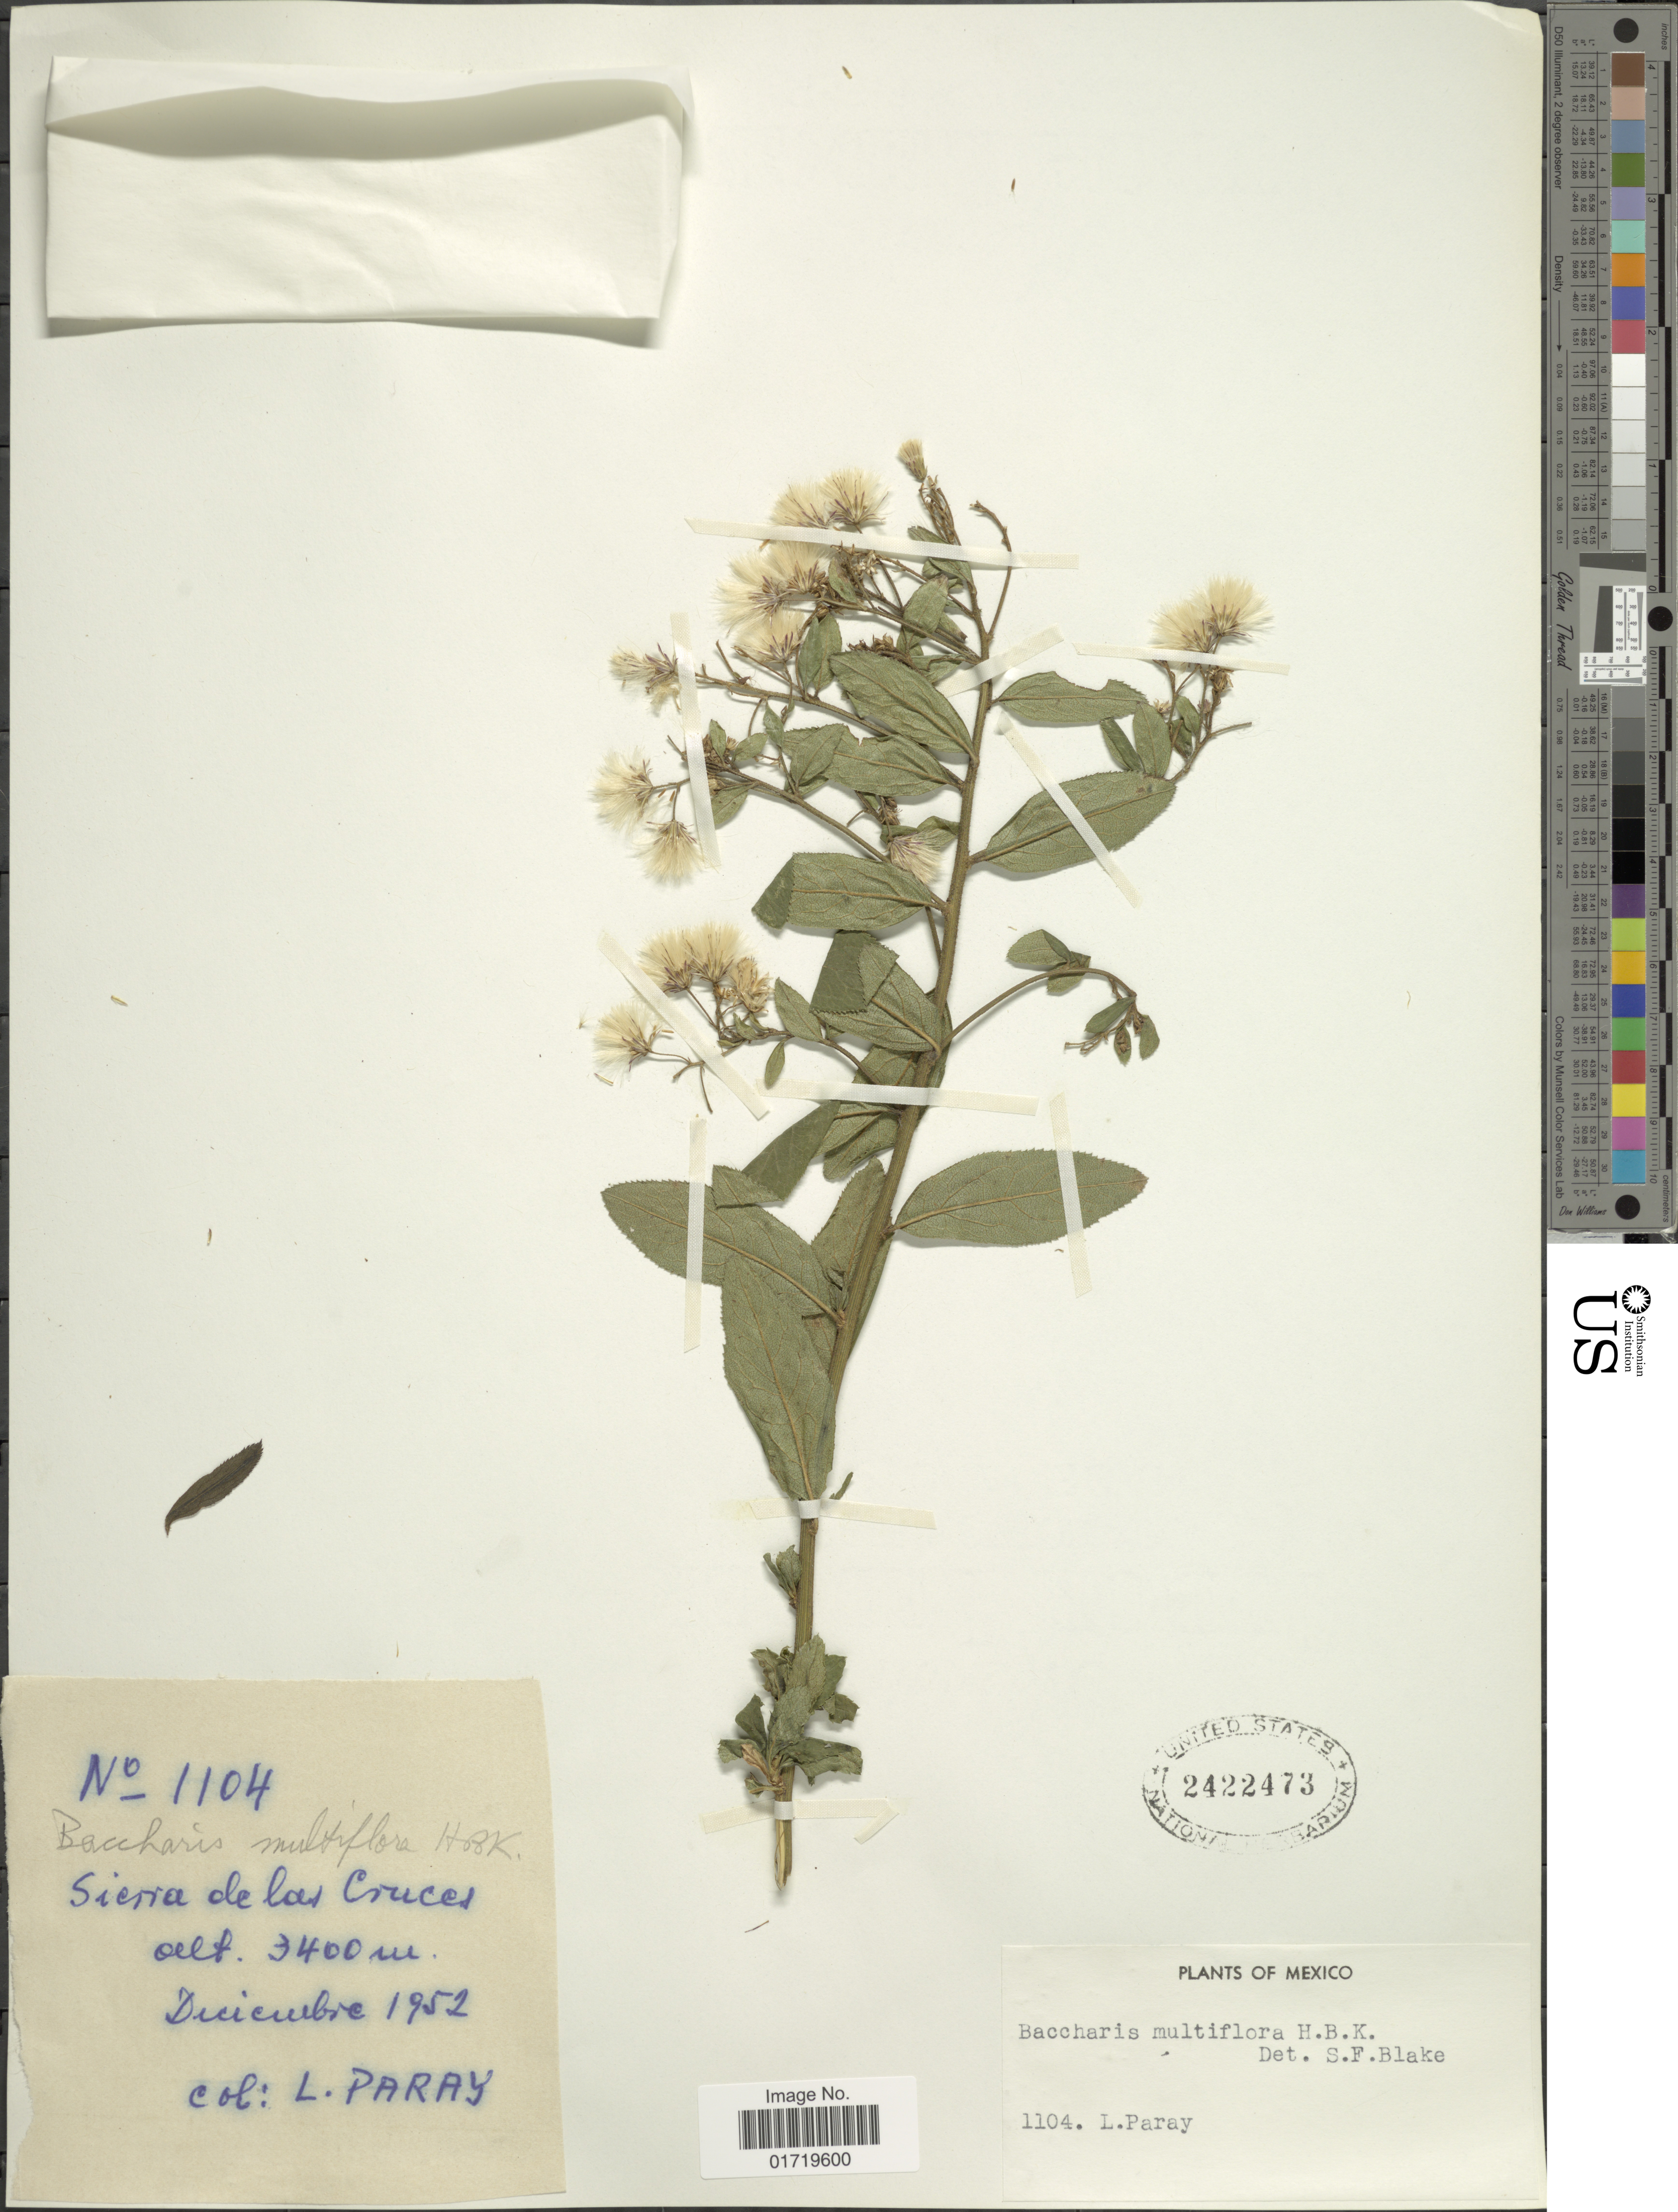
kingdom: Plantae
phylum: Tracheophyta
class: Magnoliopsida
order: Asterales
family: Asteraceae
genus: Baccharis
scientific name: Baccharis multiflora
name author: Kunth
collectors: L. Paray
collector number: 1104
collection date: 1952-12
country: Mexico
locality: Sierra de las Cruces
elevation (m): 3400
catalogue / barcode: US 2422473